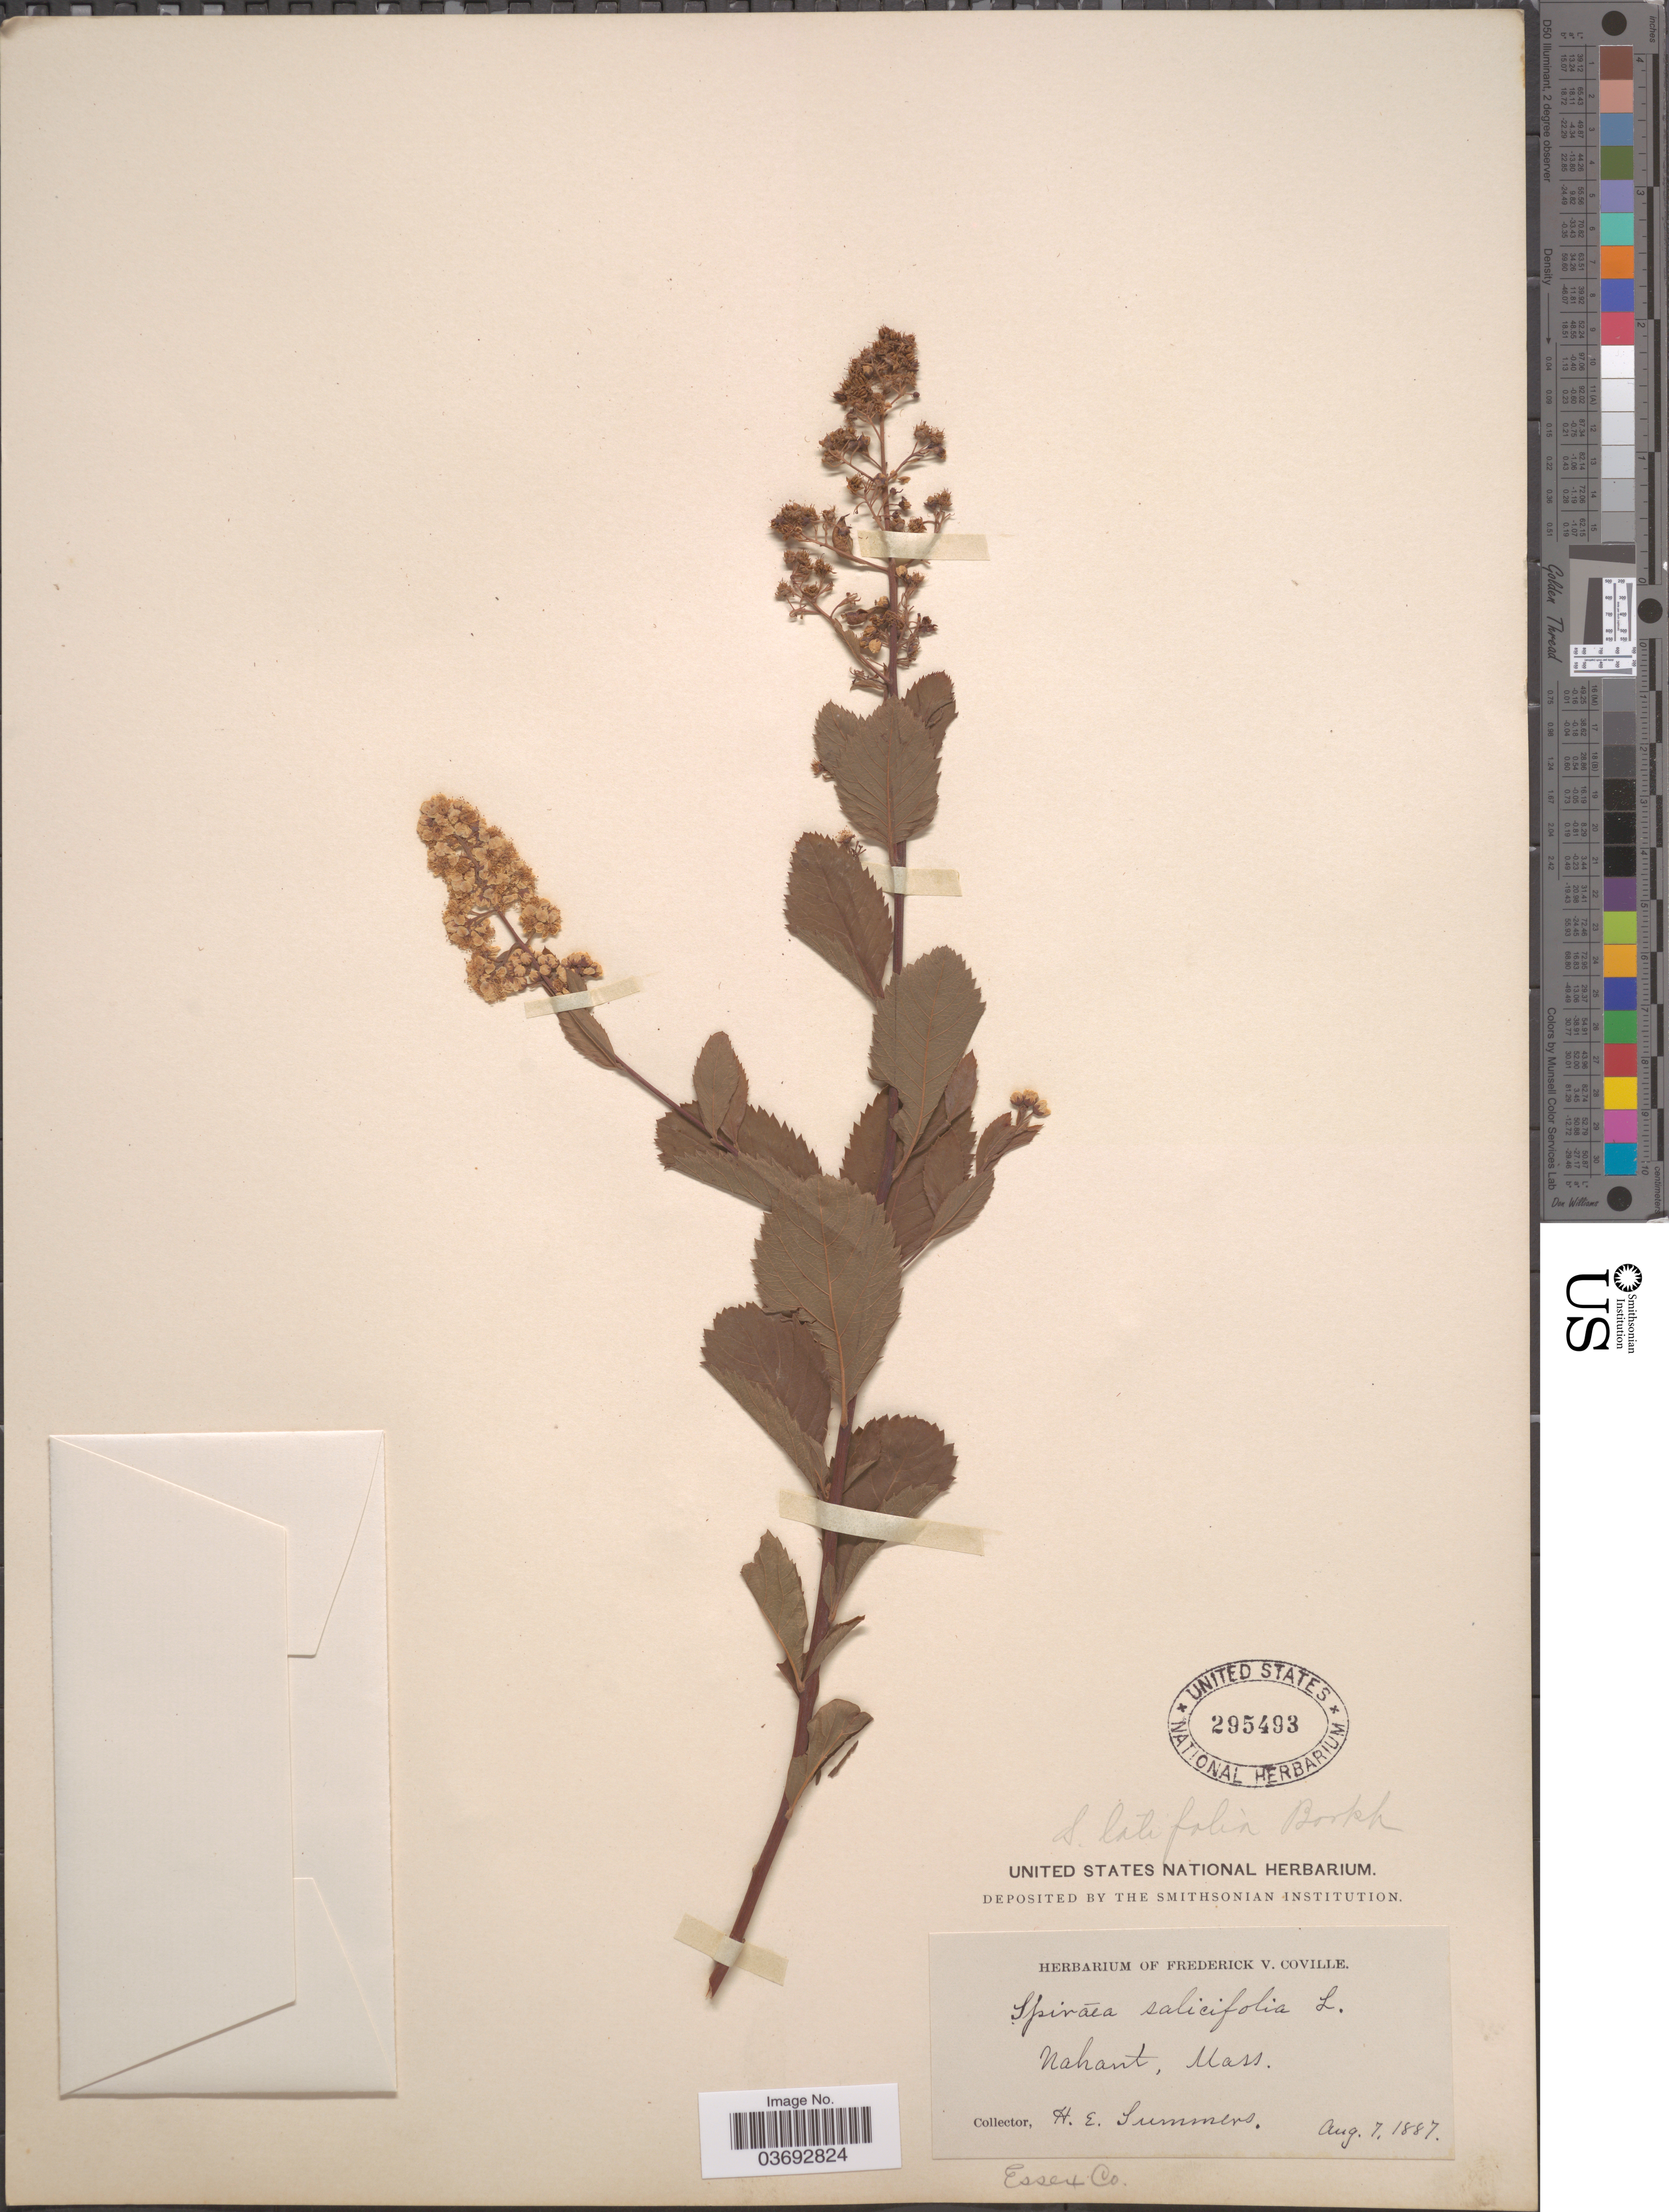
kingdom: Plantae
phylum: Tracheophyta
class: Magnoliopsida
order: Rosales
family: Rosaceae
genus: Spiraea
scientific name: Spiraea salicifolia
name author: L.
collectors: H. Summers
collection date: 1887-08-07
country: United States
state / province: Massachusetts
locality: Nahant. Essex Co.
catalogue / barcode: US 295493